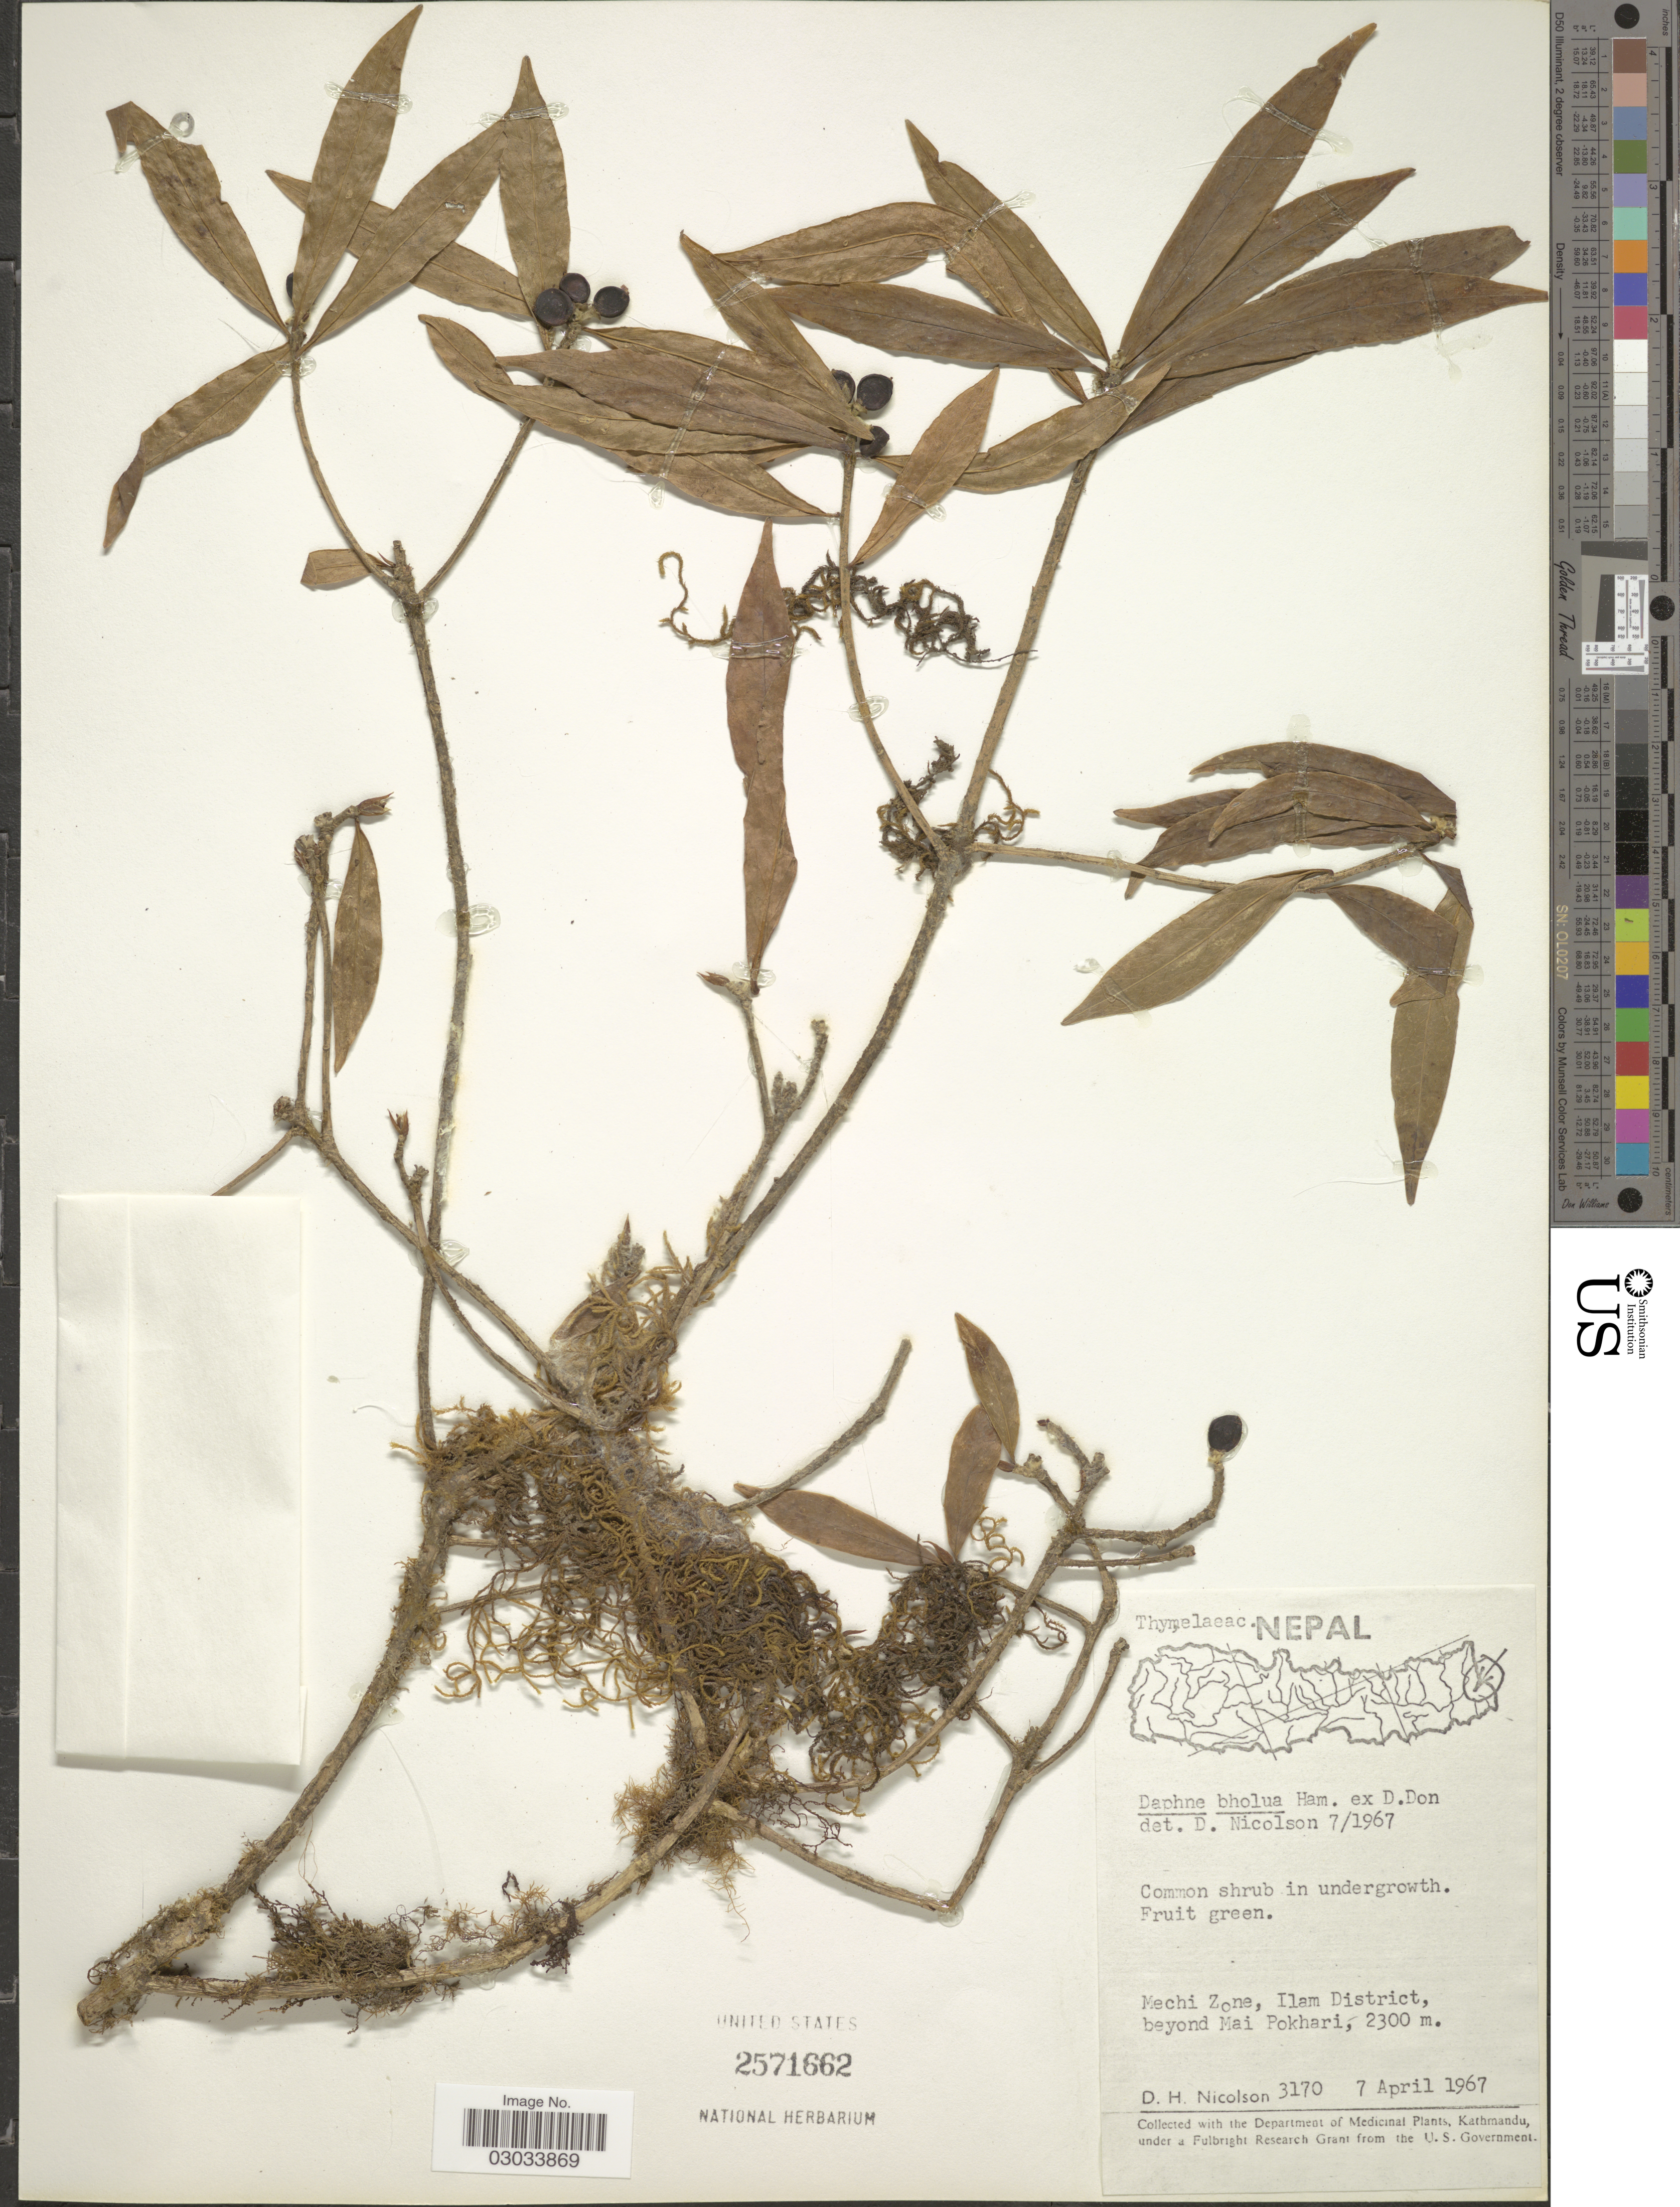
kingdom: Plantae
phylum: Tracheophyta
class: Magnoliopsida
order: Malvales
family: Thymelaeaceae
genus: Daphne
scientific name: Daphne bholua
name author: Buch.-Ham. ex D. Don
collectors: D. H. Nicolson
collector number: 3170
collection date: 1967-04-07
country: Nepal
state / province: Mechi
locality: Mechi Zone, Ilam District, beyond Mai Pokhari.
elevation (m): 2300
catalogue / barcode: US 2571662